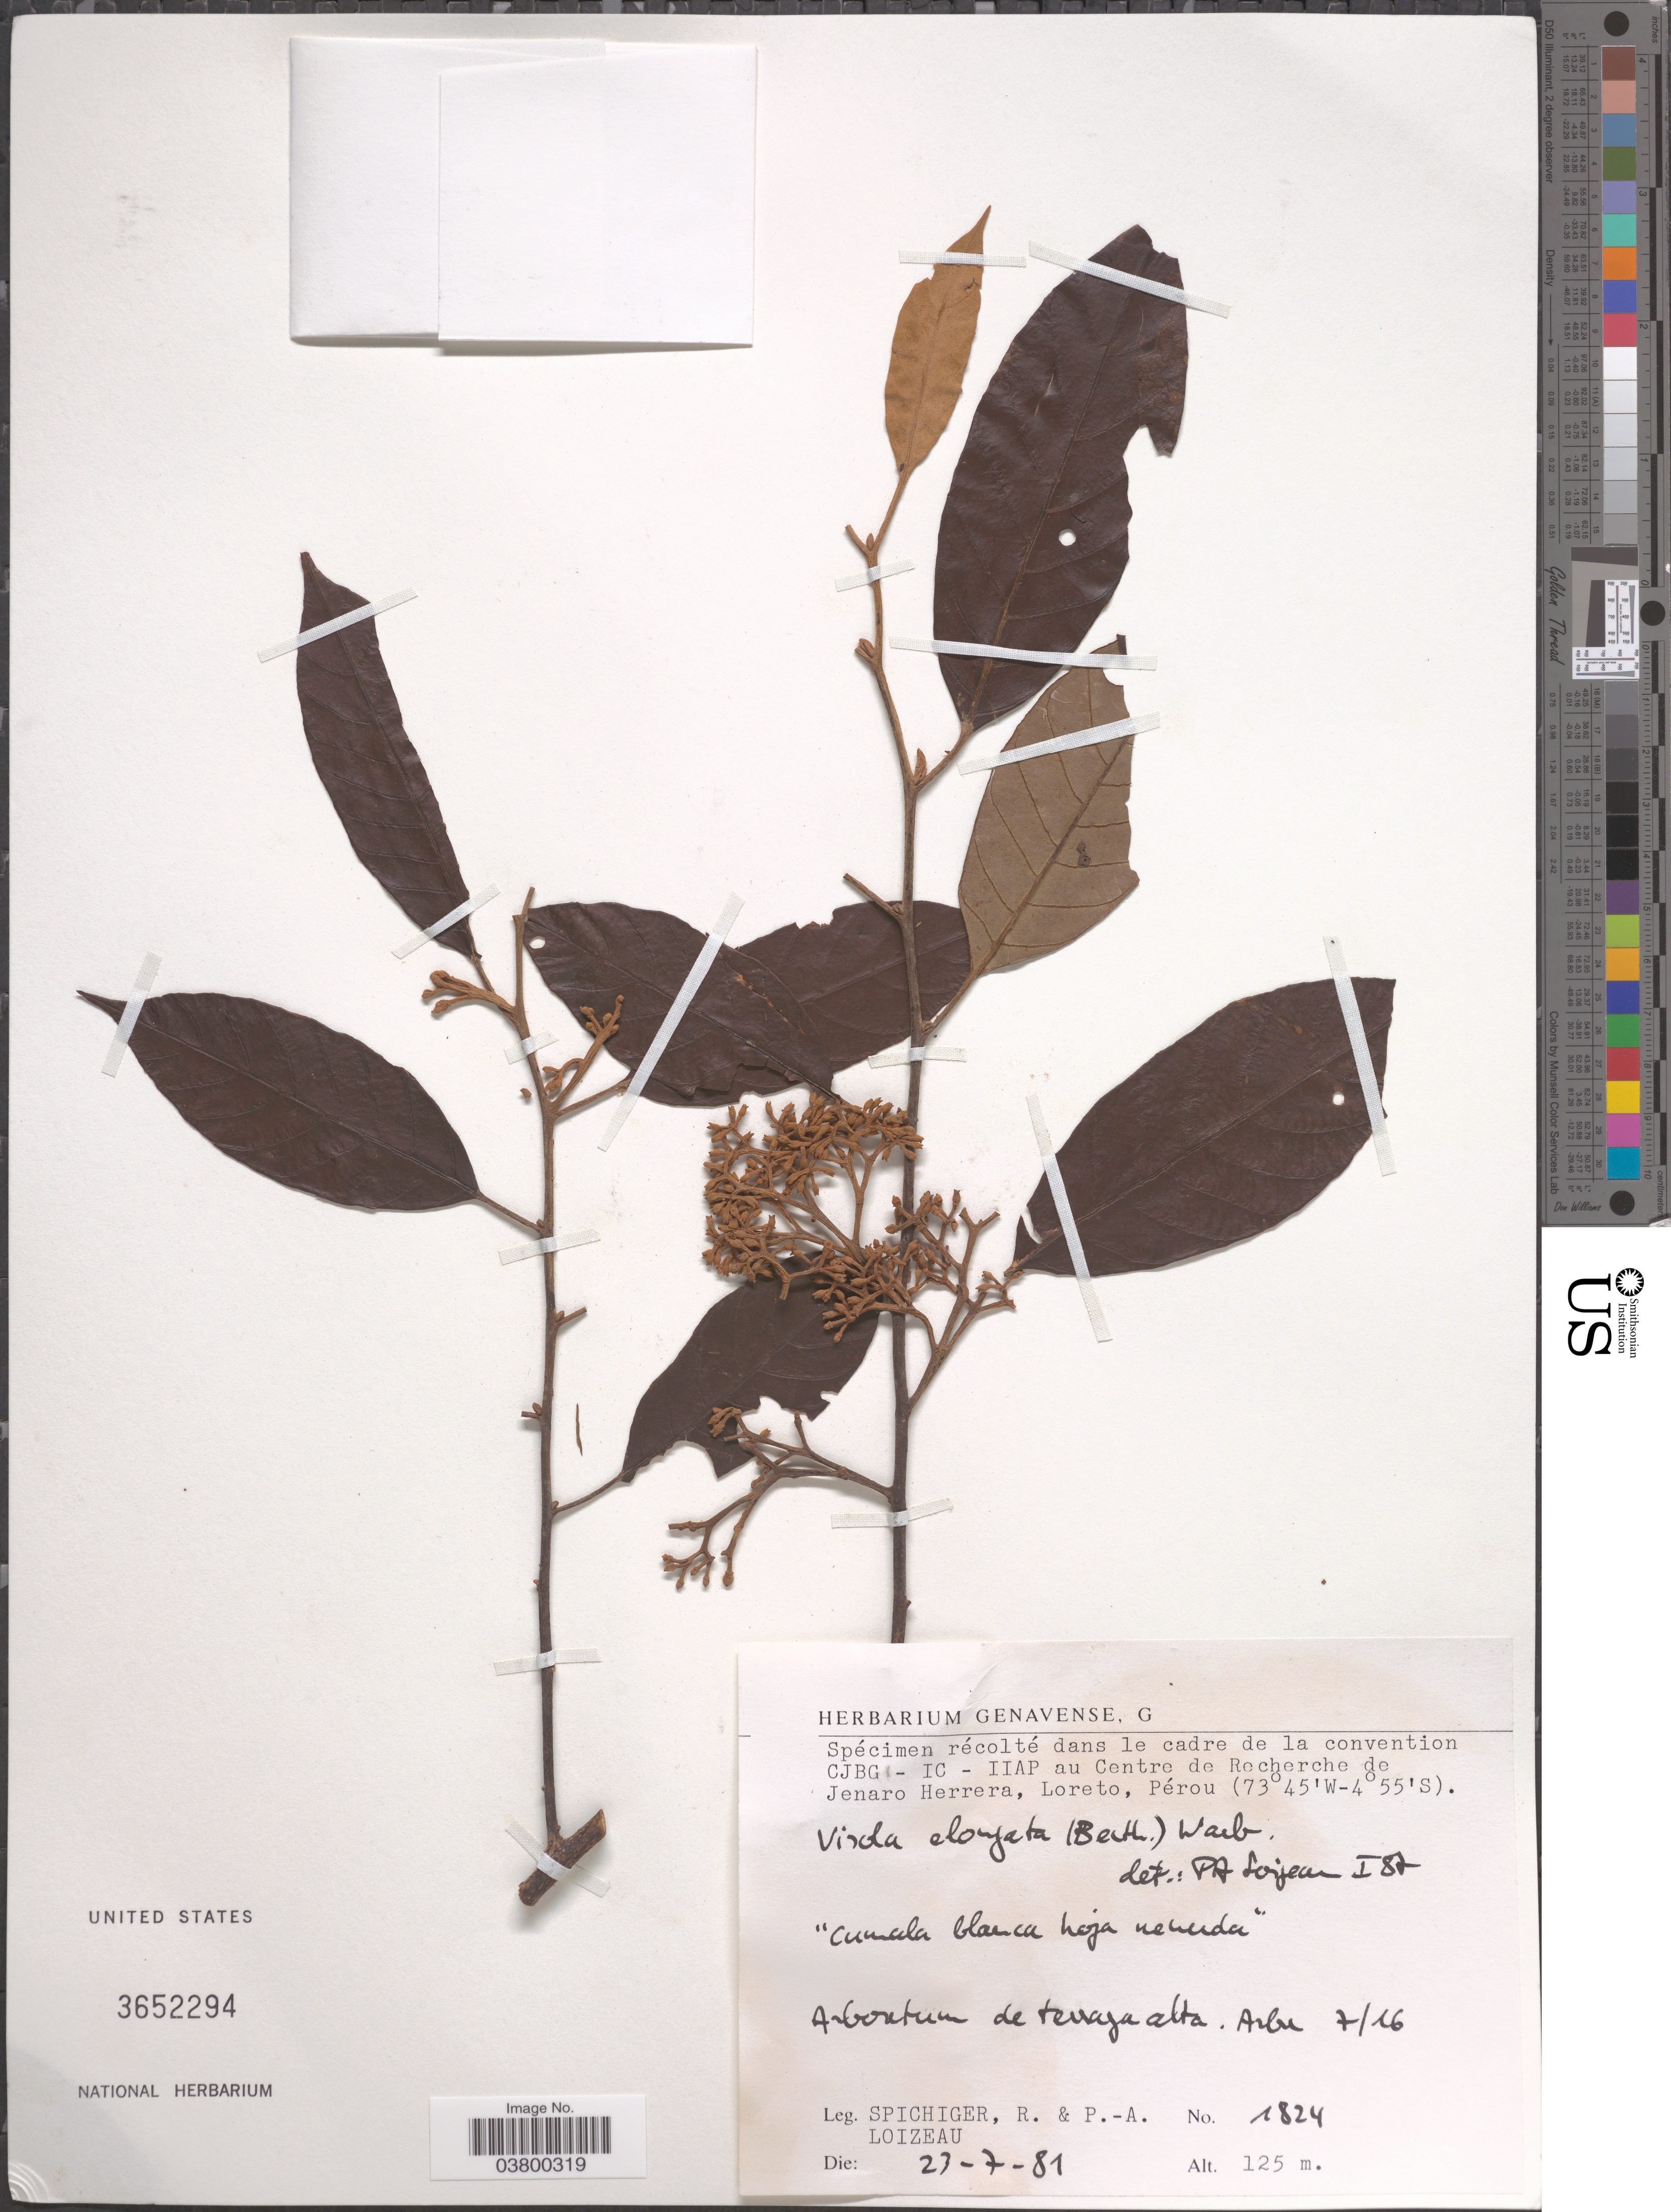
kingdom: Plantae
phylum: Tracheophyta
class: Magnoliopsida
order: Magnoliales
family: Myristicaceae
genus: Virola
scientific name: Virola elongata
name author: (Benth.) Warb.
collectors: R. Spichiger & P. Loizeau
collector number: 1824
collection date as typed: Transcribed d/m/y: 23/7/81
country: Peru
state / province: Loreto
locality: Centre de Recherche de Jenaro Herrera, Pérou. Arboretum de terraza alta. Arbre 7/16.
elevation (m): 125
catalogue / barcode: US 3652294